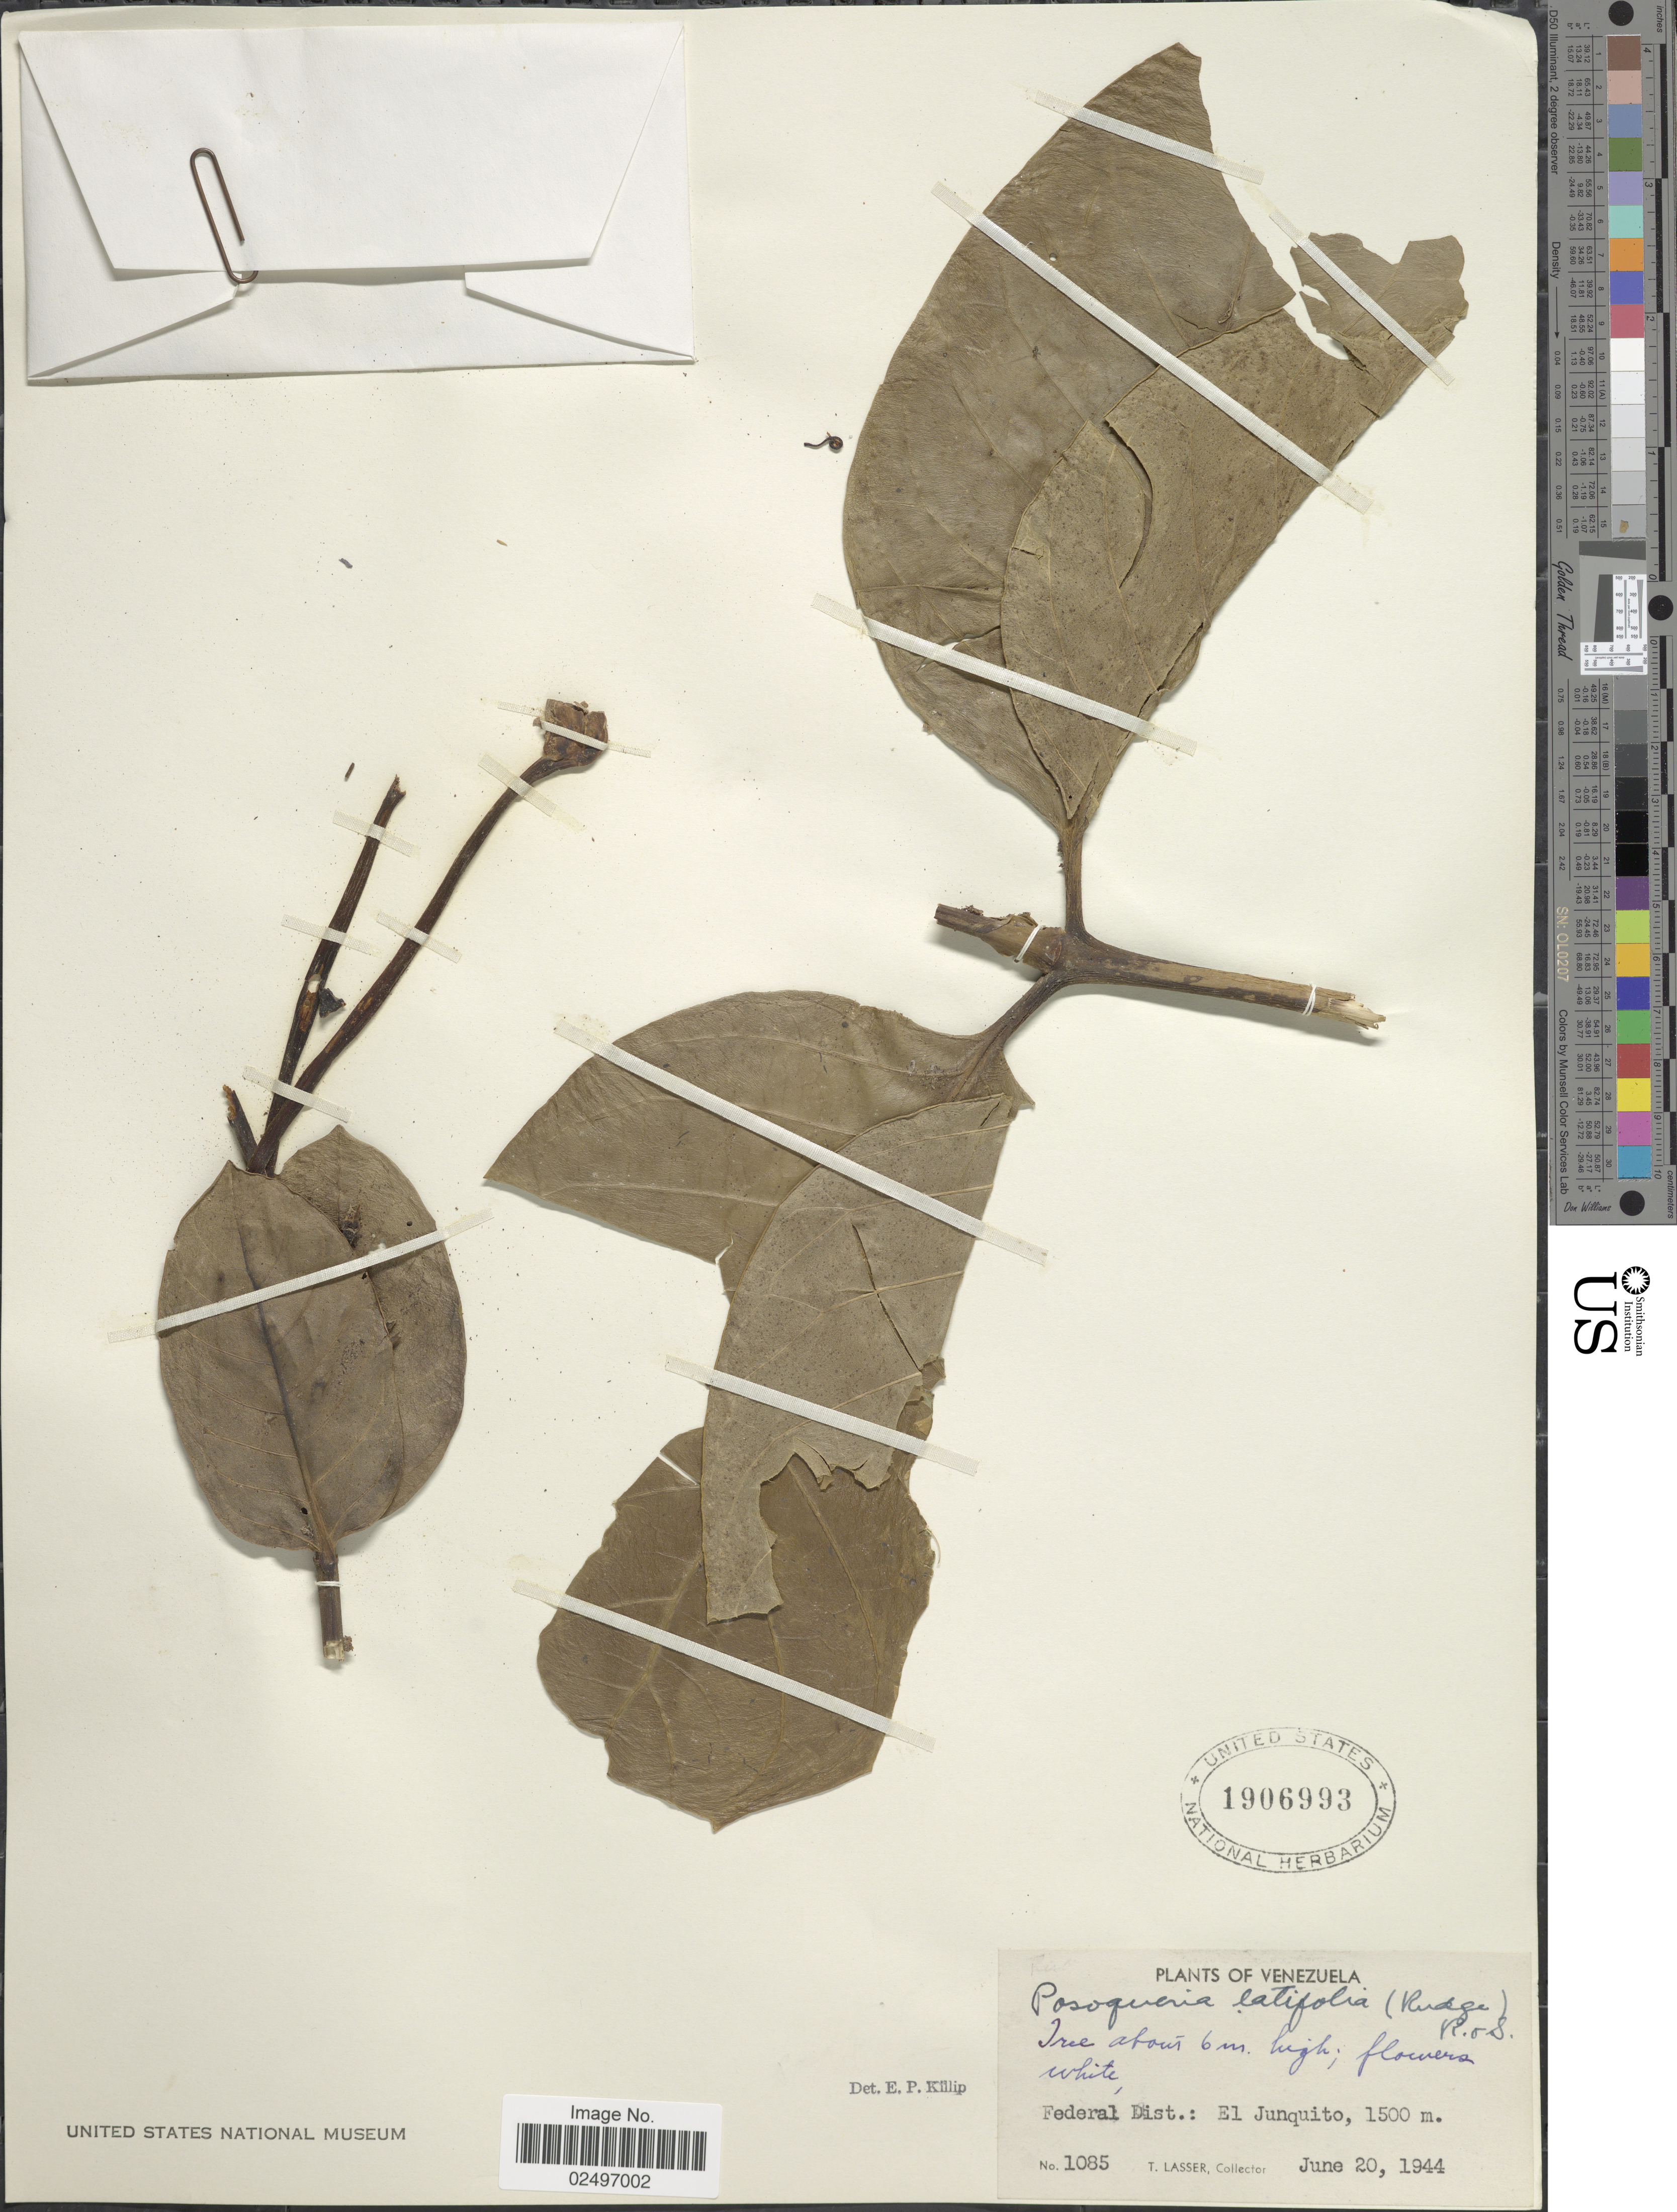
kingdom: Plantae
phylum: Tracheophyta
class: Magnoliopsida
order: Gentianales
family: Rubiaceae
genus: Posoqueria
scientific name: Posoqueria latifolia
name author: (Rudge) Roem. & Schult.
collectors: T. Lasser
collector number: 1085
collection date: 1944-06-20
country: Venezuela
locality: Federal Dist: El Junquito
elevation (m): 1500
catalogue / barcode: US 1906993